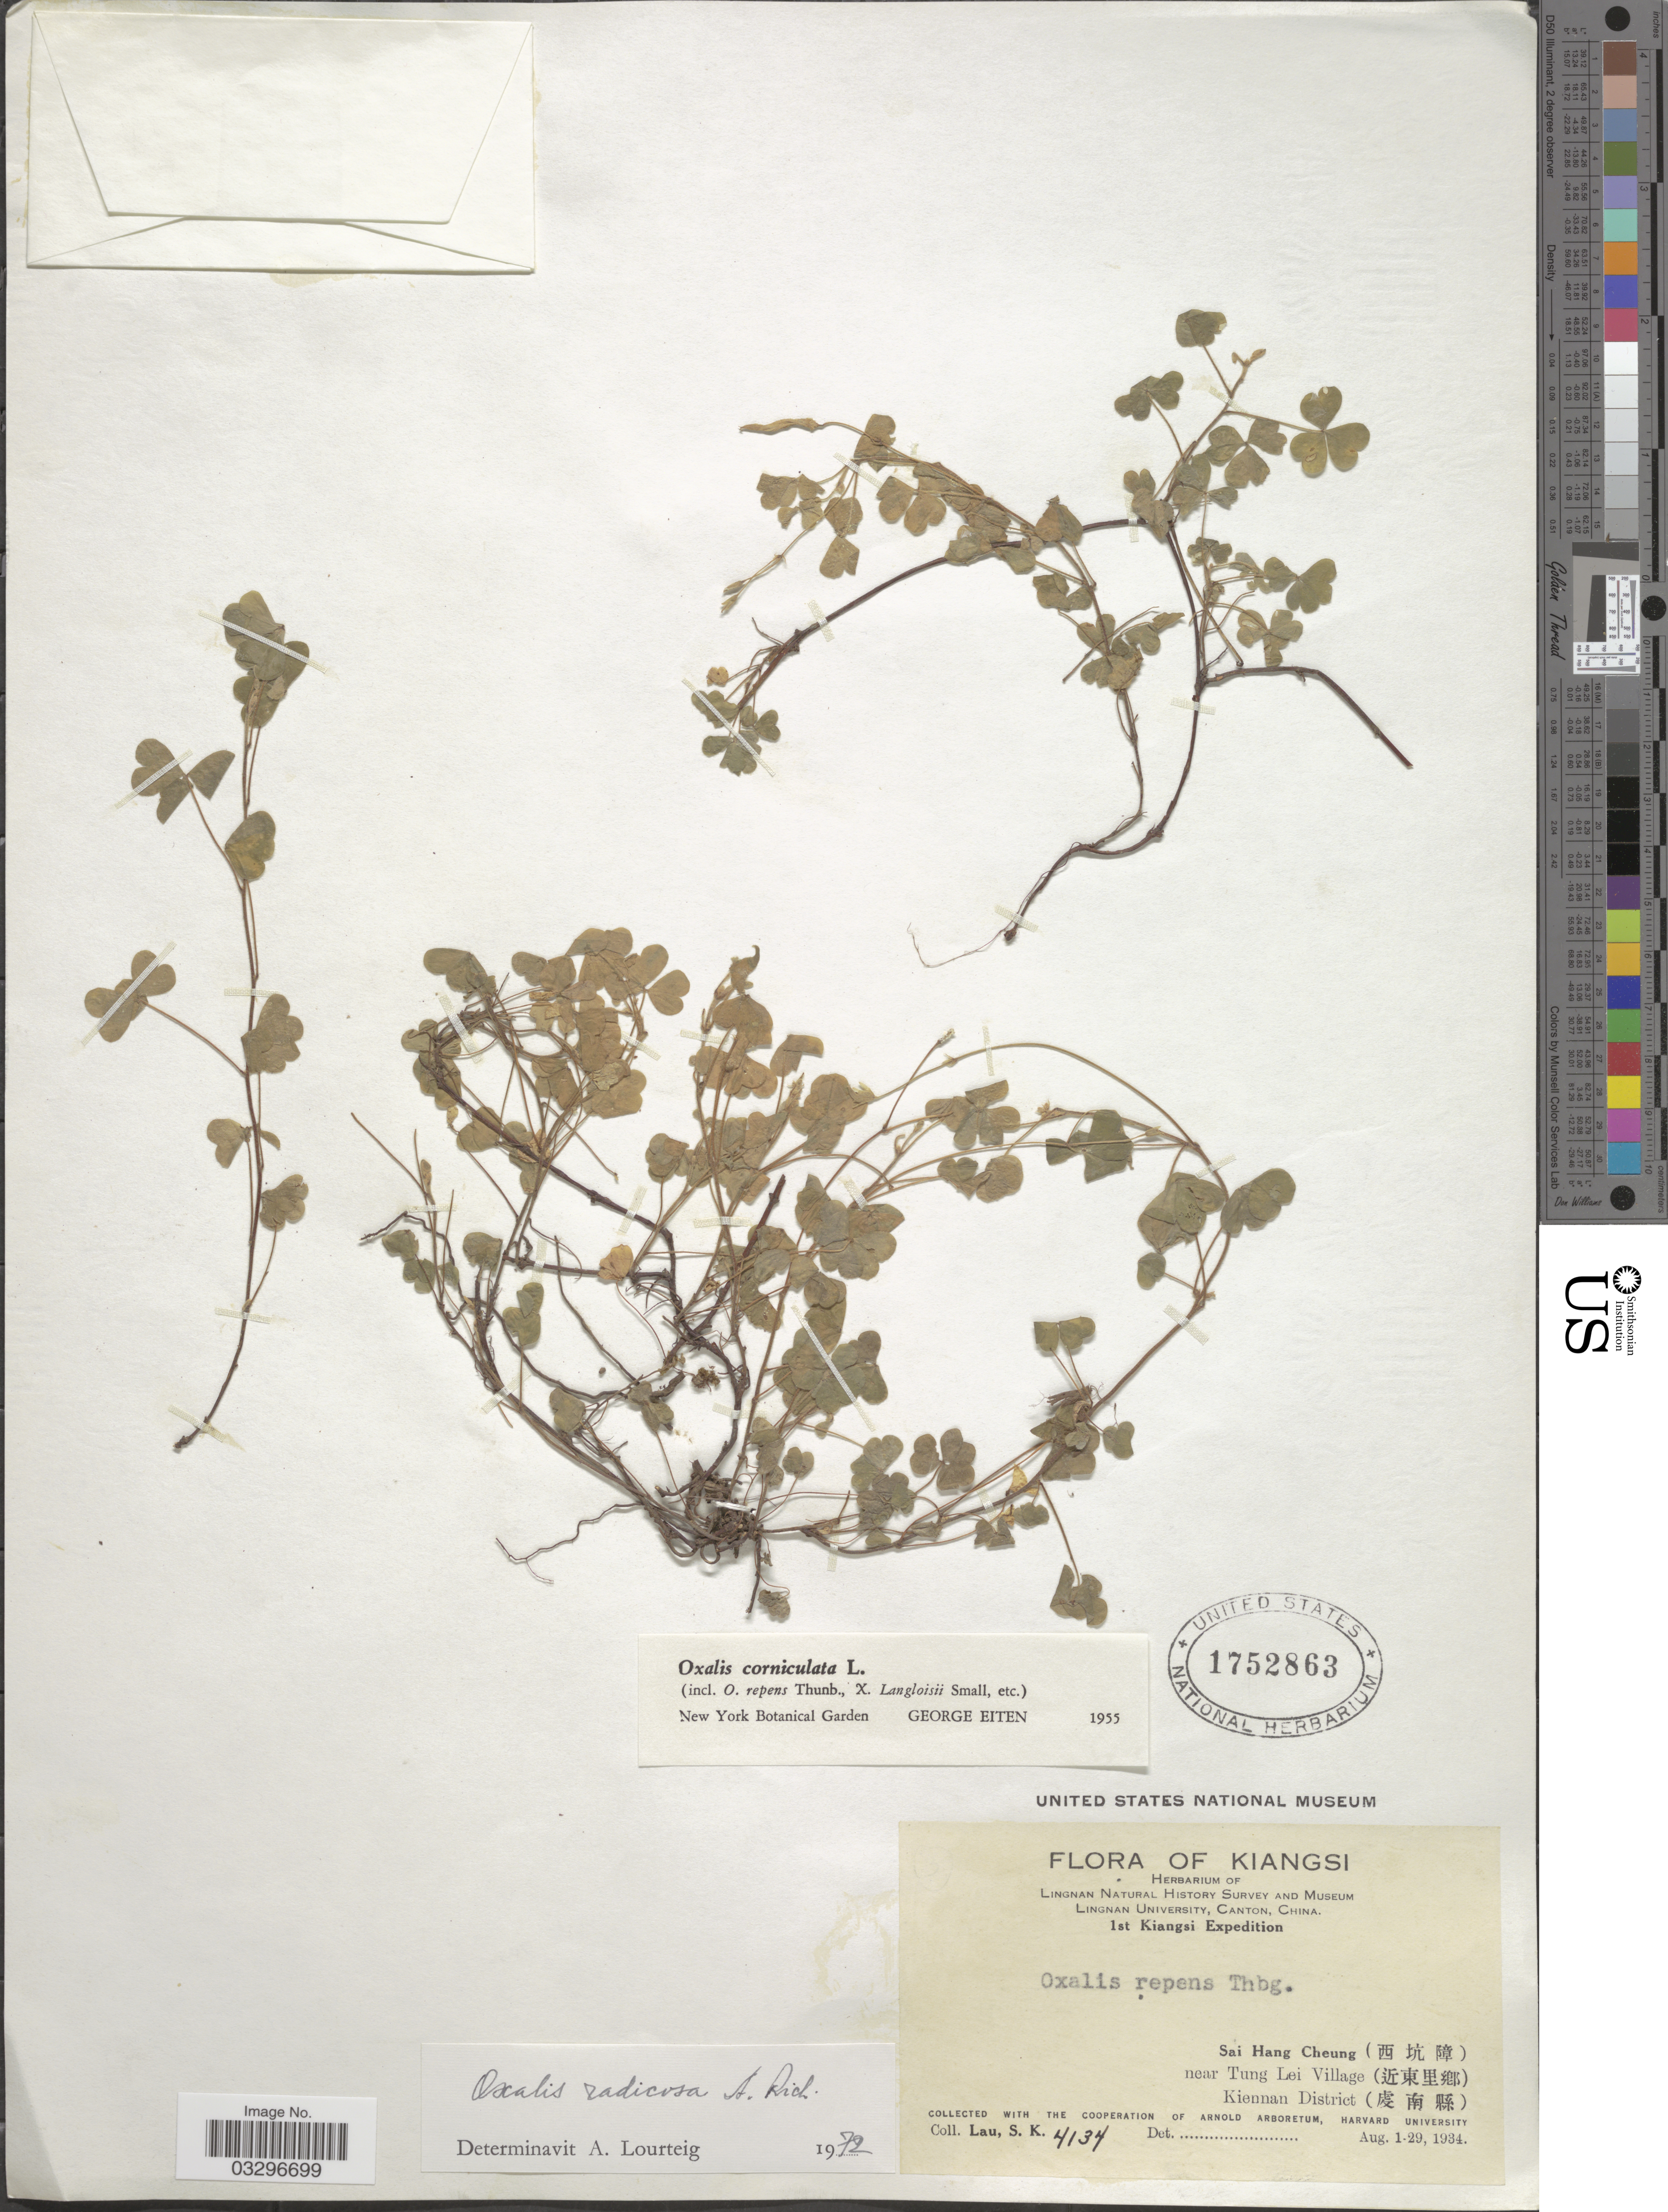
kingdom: Plantae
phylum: Tracheophyta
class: Magnoliopsida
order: Oxalidales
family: Oxalidaceae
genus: Oxalis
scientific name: Oxalis radicosa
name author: A. Rich.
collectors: S. K. Lau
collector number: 4134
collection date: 1934-08-01/1934-08-29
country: China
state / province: Jiangxi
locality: Kiangsi, Sai Hang Cheung (X) near Tung Lei Village (X) Kiennan District (X).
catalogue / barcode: US 1752863